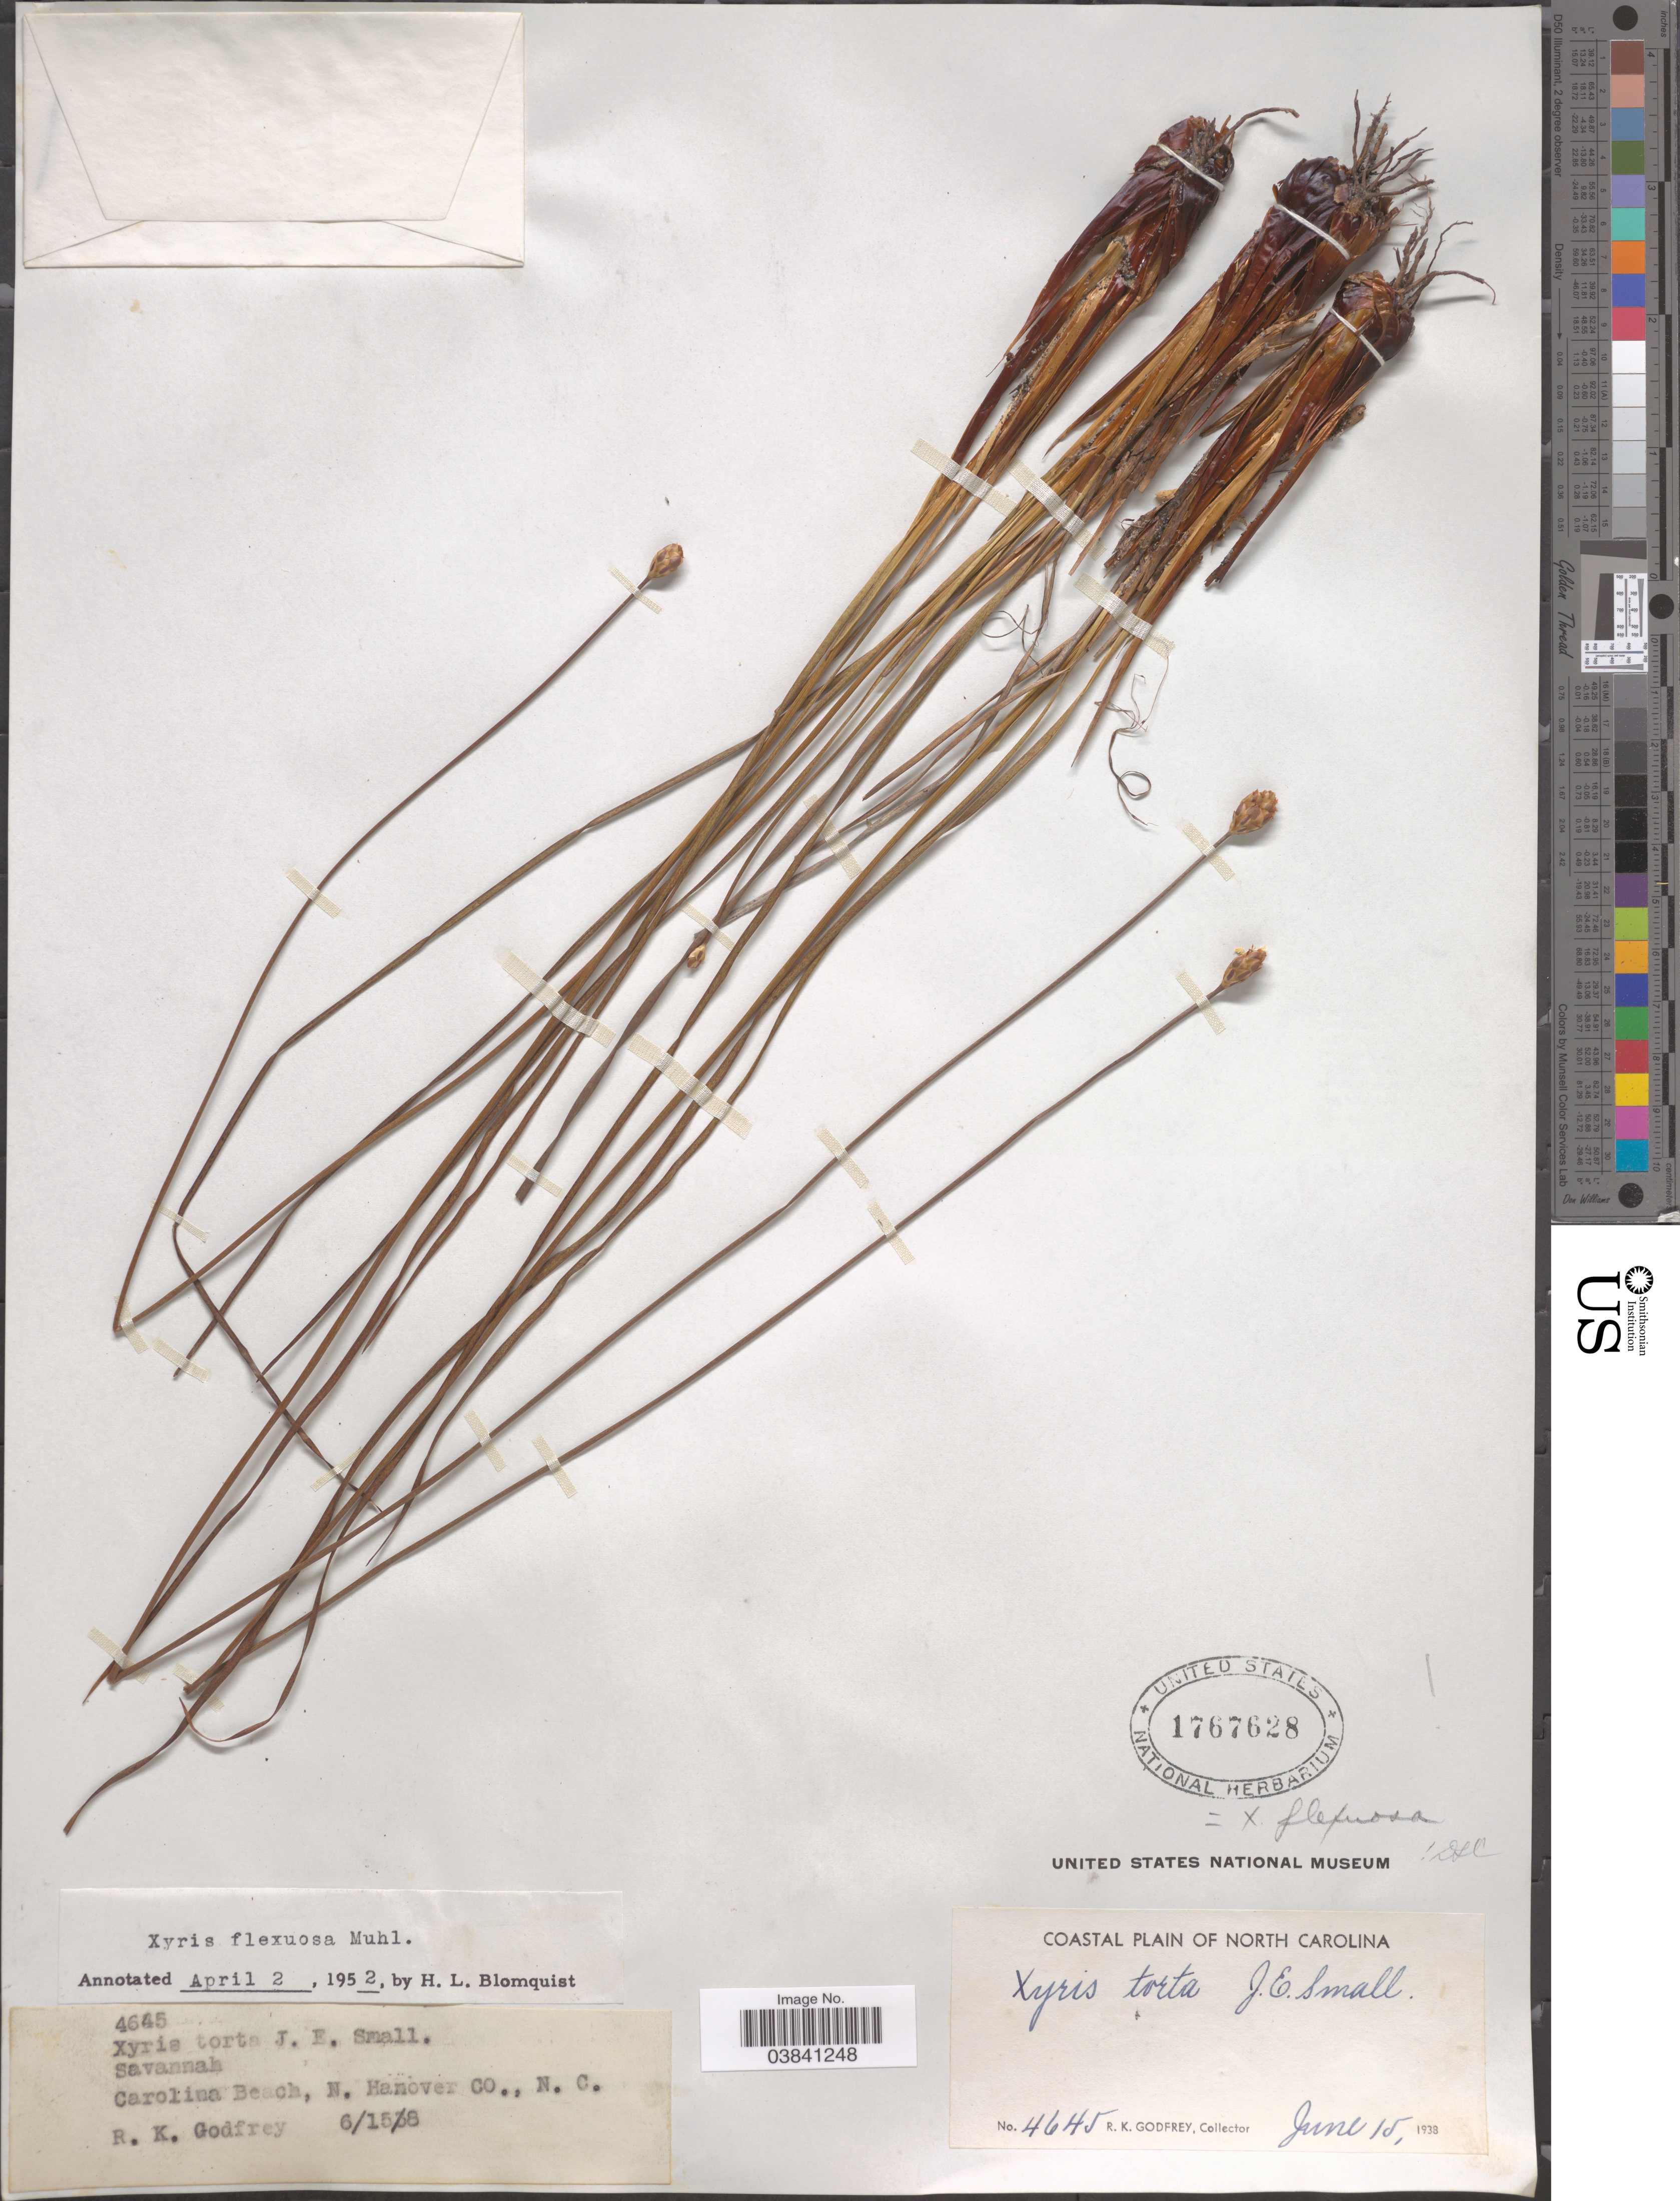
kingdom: Plantae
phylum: Tracheophyta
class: Liliopsida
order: Poales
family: Xyridaceae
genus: Xyris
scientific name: Xyris caroliniana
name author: Walter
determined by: Strong, Mark T., (BOT), Smithsonian Institution - National Museum of Natural History (UNITED STATES)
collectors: R. K. Godfrey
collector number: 4645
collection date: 1938-06-15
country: United States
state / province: North Carolina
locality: Coastal Plain of North Carolina. Savannah. Carolina Beach, N. Hanover Co.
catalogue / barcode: US 1767628